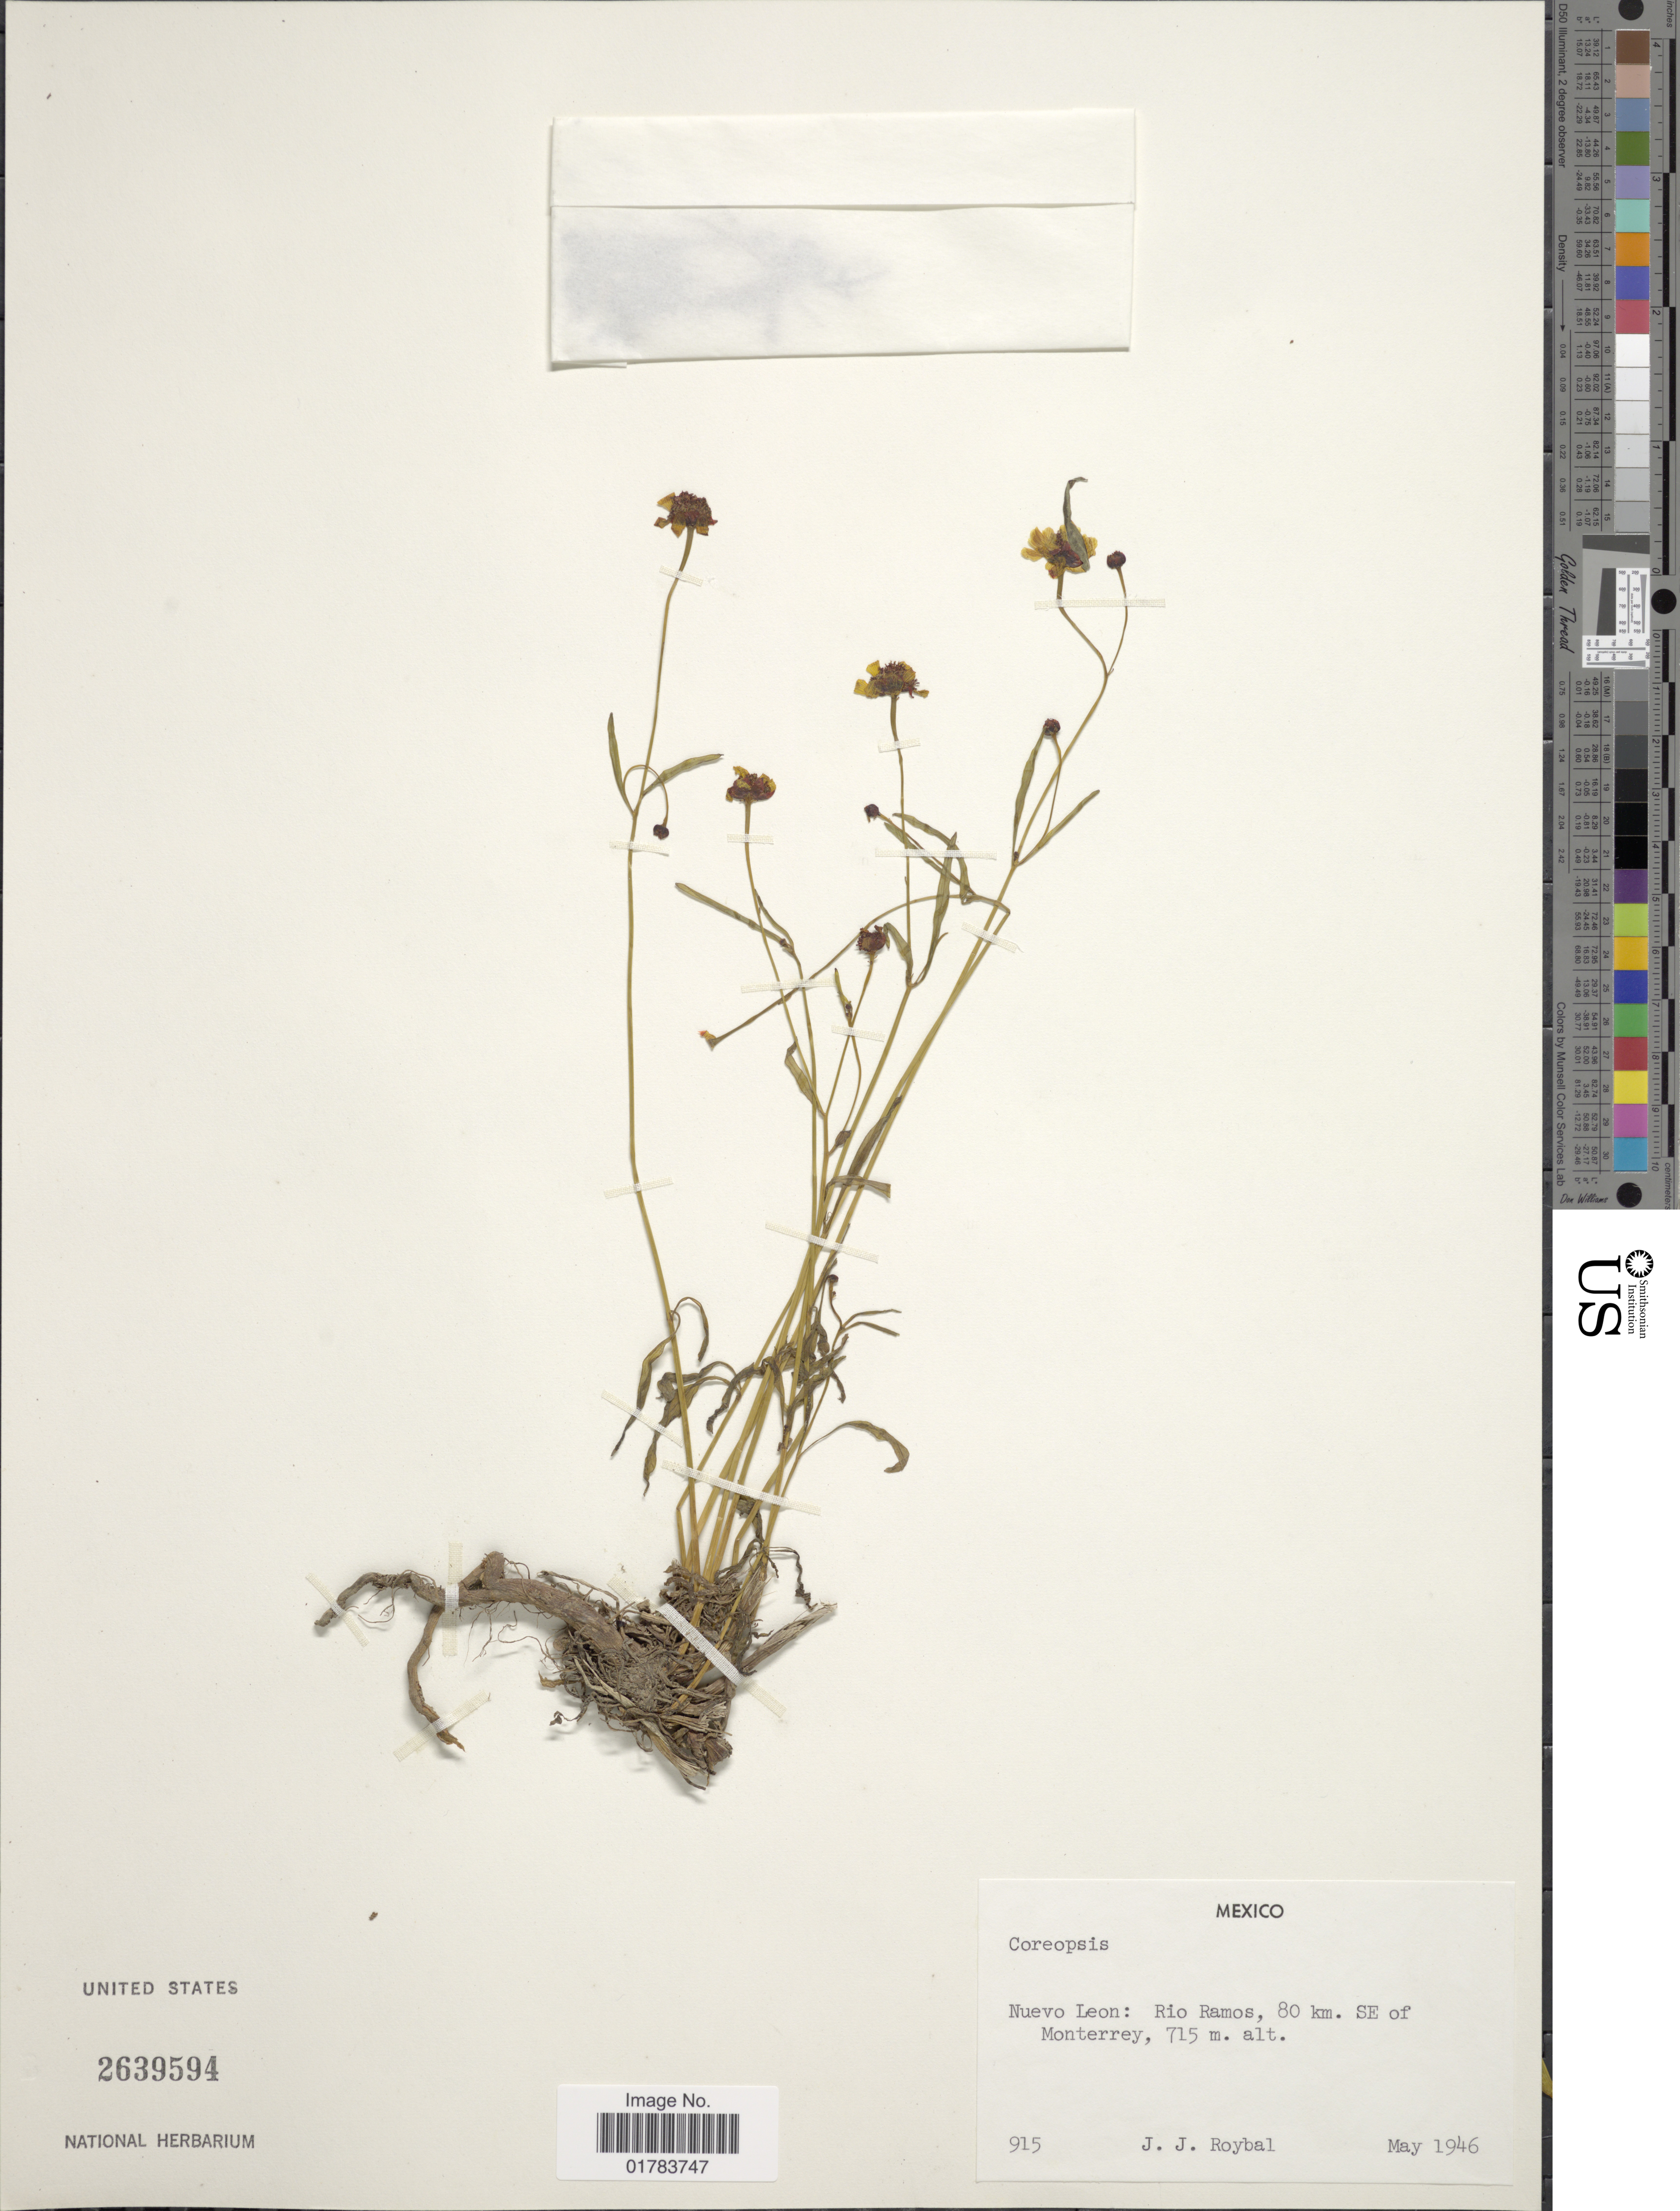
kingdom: Plantae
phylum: Tracheophyta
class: Magnoliopsida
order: Asterales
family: Asteraceae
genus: Coreopsis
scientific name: Coreopsis sp.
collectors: J. J. Roybal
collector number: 915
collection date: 1946-05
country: Mexico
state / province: Nuevo León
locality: Rio Ramos, 80 km. SE of Monterrey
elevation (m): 715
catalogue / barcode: US 2639594